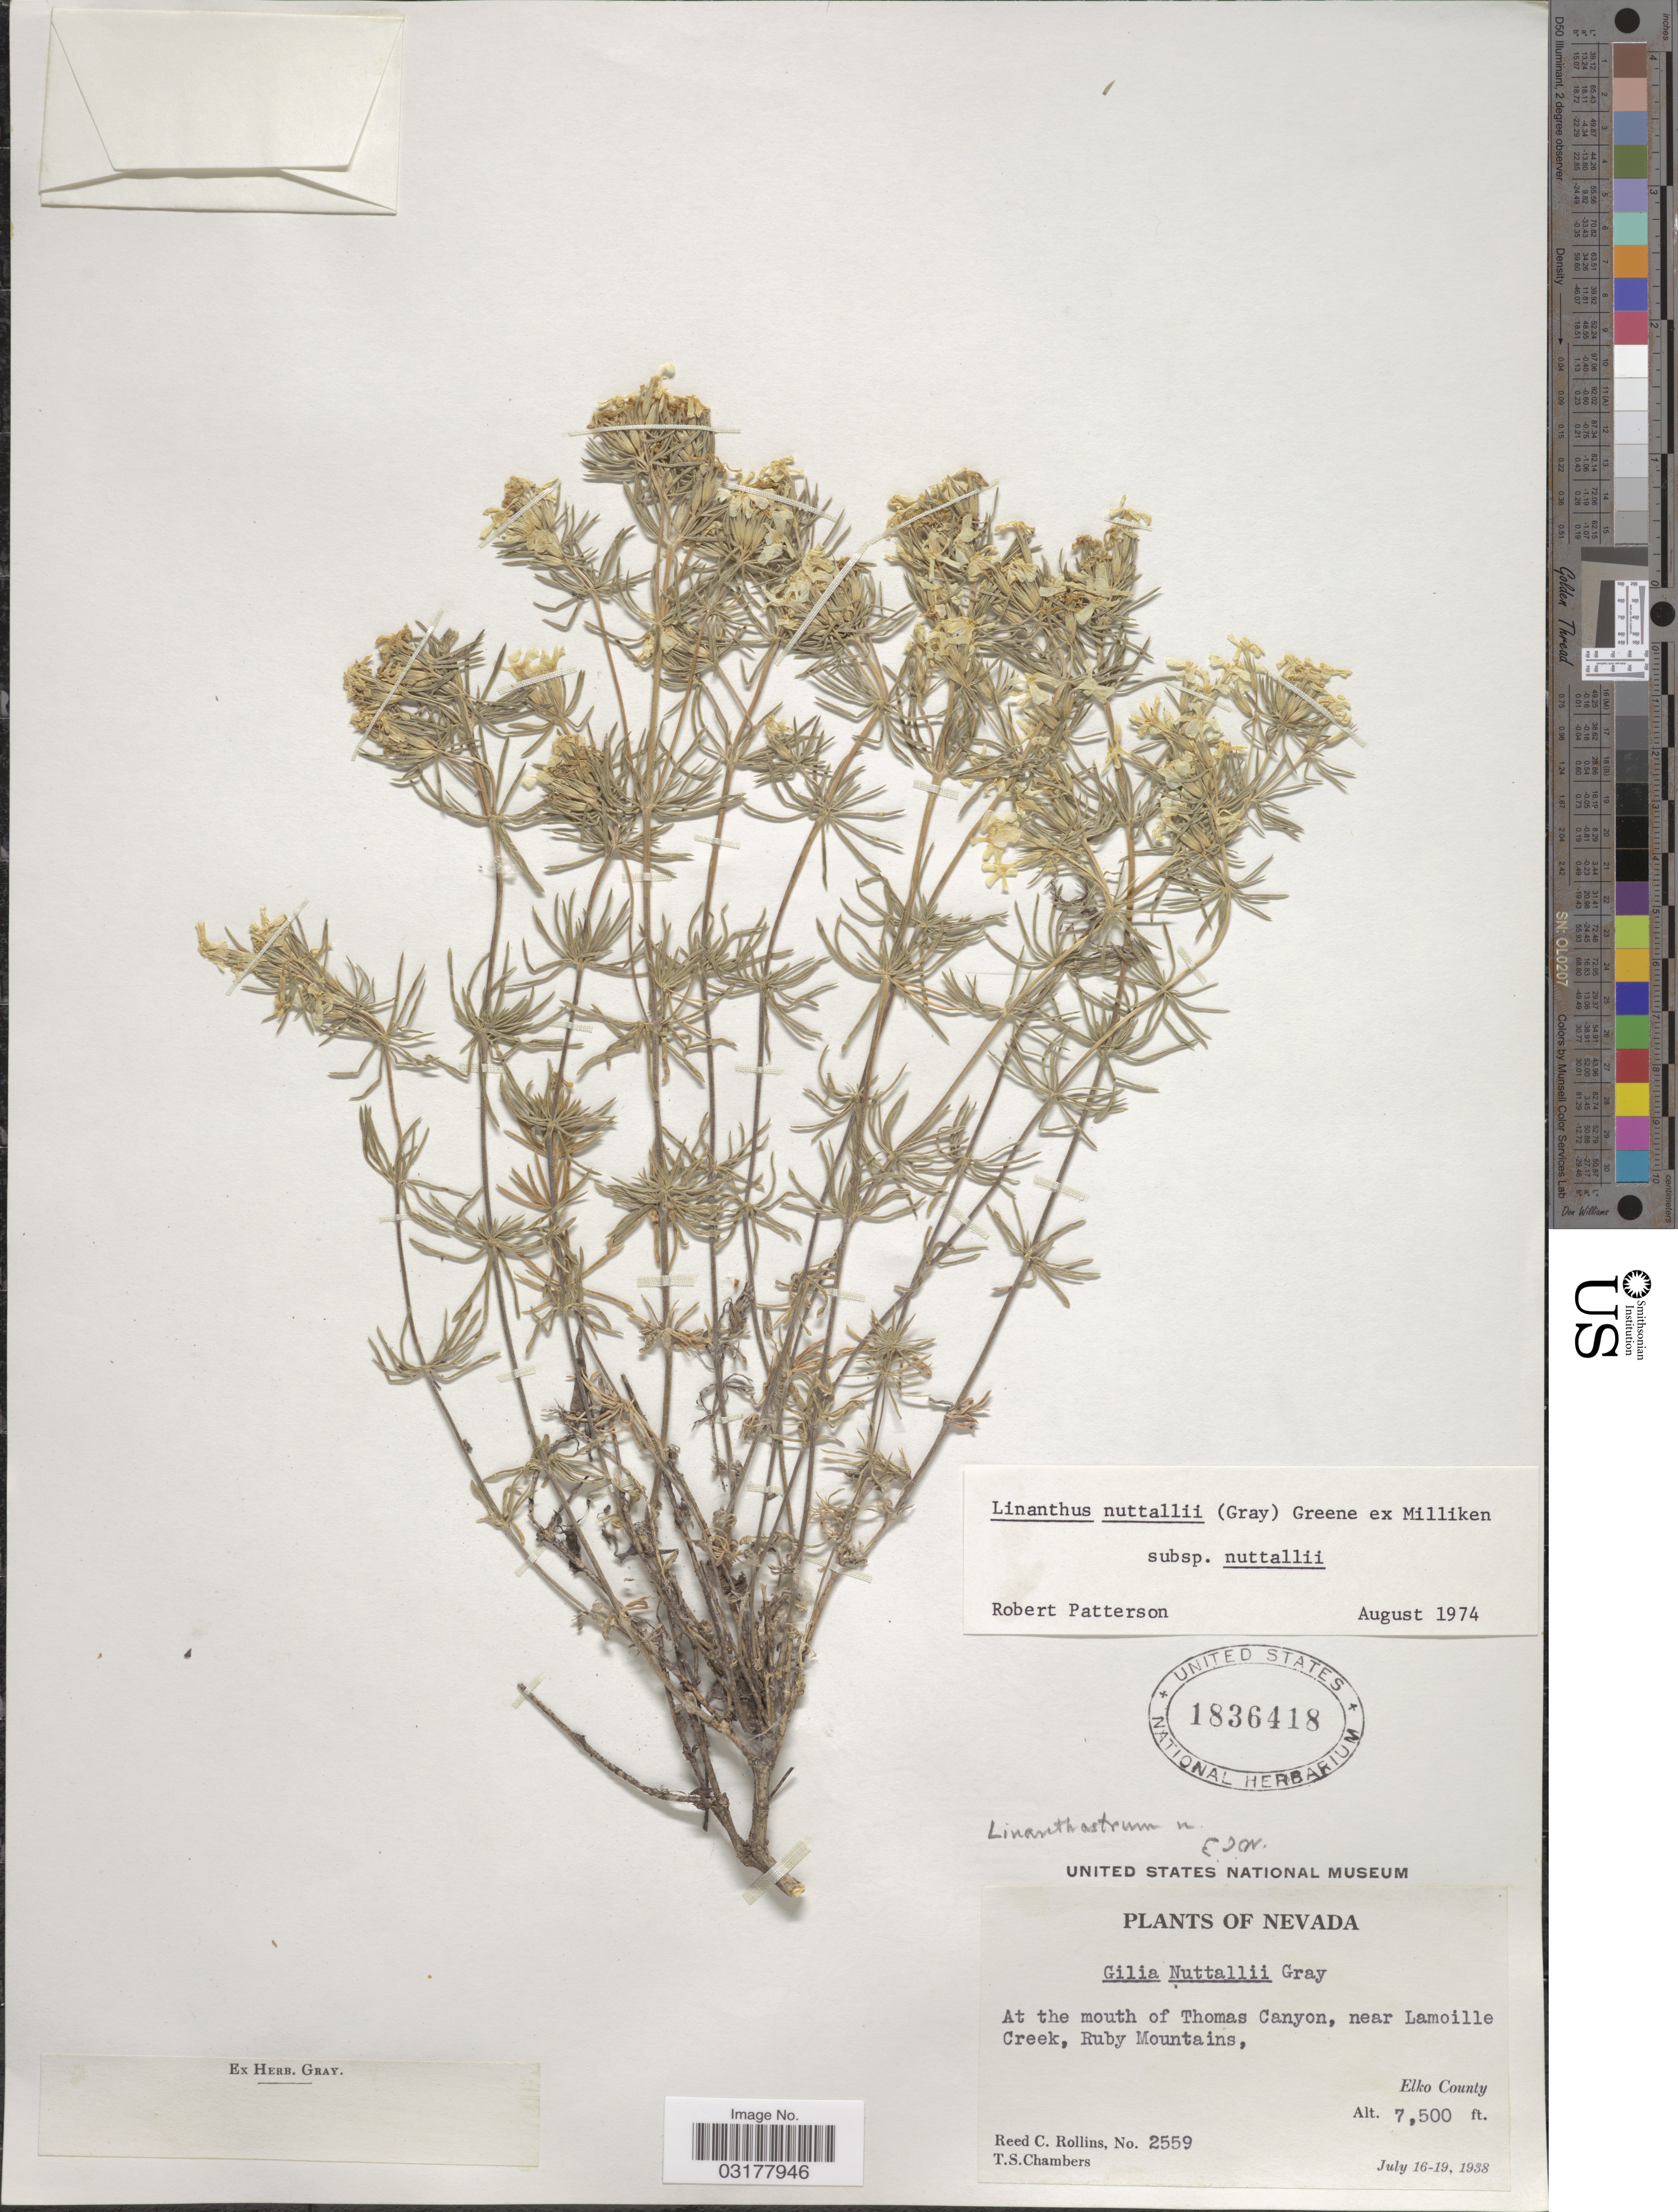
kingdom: Plantae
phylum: Tracheophyta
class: Magnoliopsida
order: Ericales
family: Polemoniaceae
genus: Leptosiphon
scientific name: Leptosiphon nuttallii subsp. nuttallii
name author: (A. Gray) J.M. Porter & L.A. Johnson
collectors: R. C. Rollins & T. Chambers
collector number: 2559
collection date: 1938-07-16/1938-07-19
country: United States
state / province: Nevada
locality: At the mouth of Thomas Canyon, near Lamoille Creek, Ruby Mountains, Elko County.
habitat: at the mouth of Thomas Canyon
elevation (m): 2286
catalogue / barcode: US 1836418